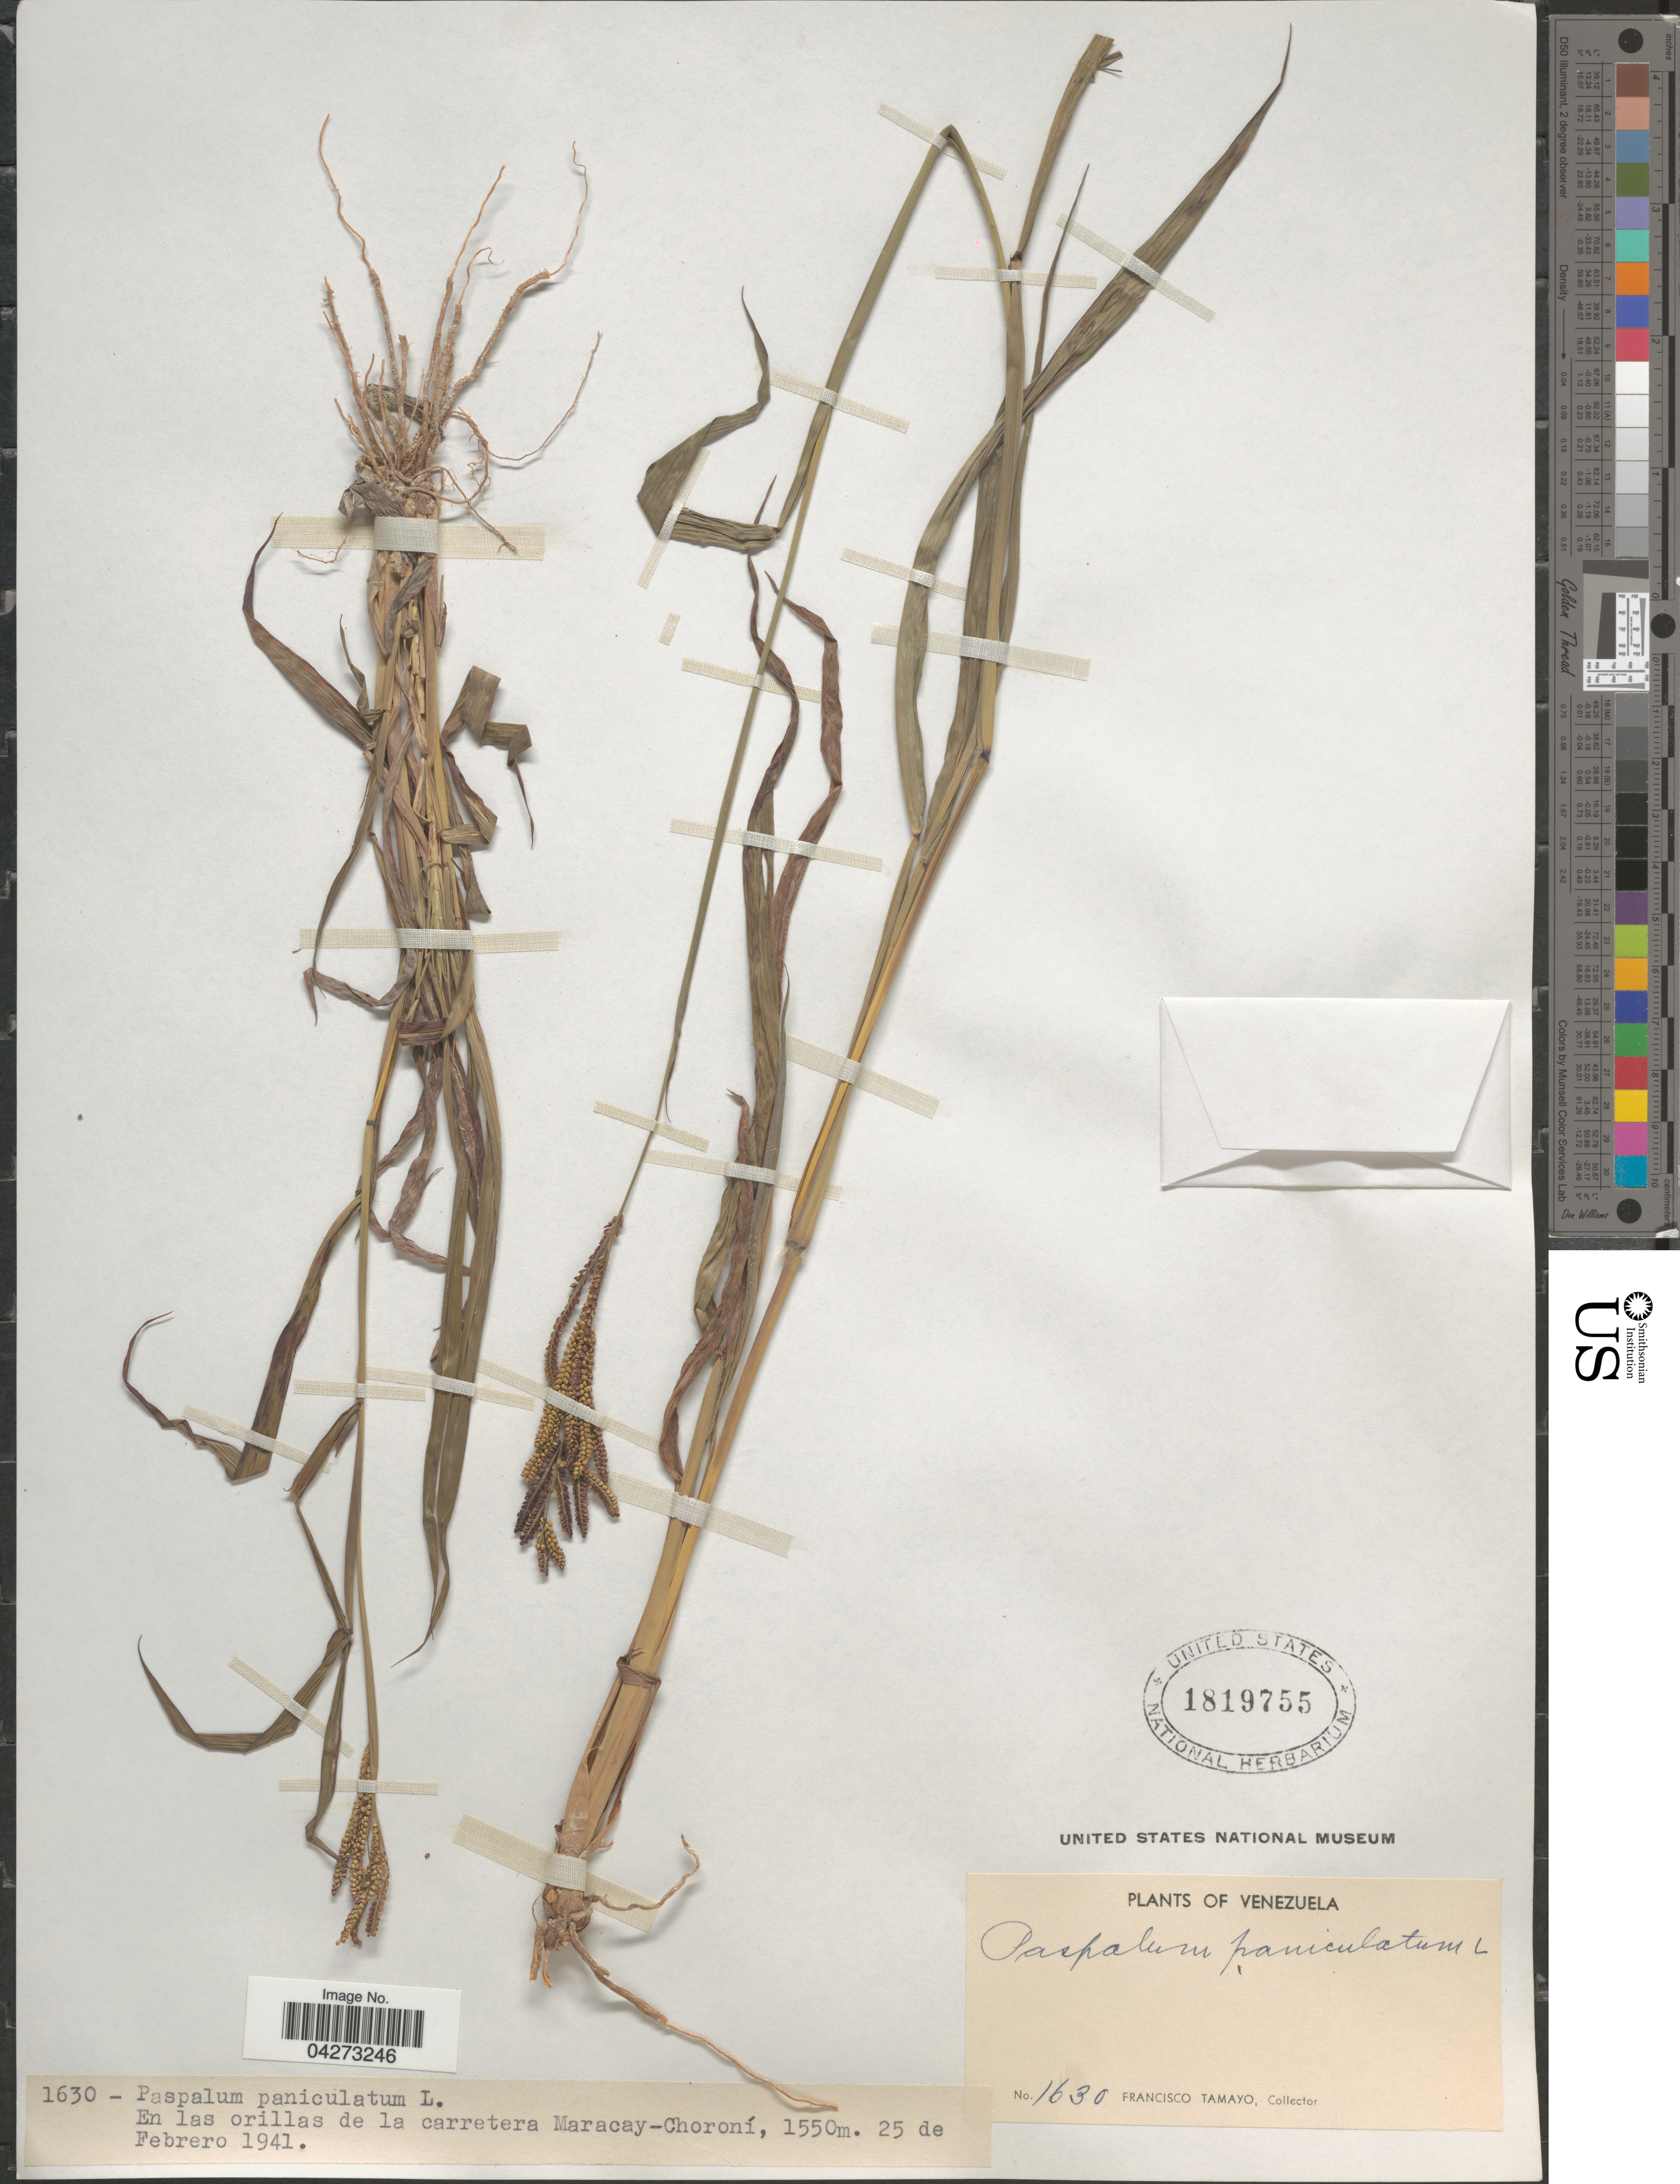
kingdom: Plantae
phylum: Tracheophyta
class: Liliopsida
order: Poales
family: Poaceae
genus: Paspalum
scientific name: Paspalum paniculatum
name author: L.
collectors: F. Tamayo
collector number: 1630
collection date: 1941-02-25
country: Venezuela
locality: En las orillas de la carretera Maracay-Ghoroní.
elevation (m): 1550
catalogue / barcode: US 1819755